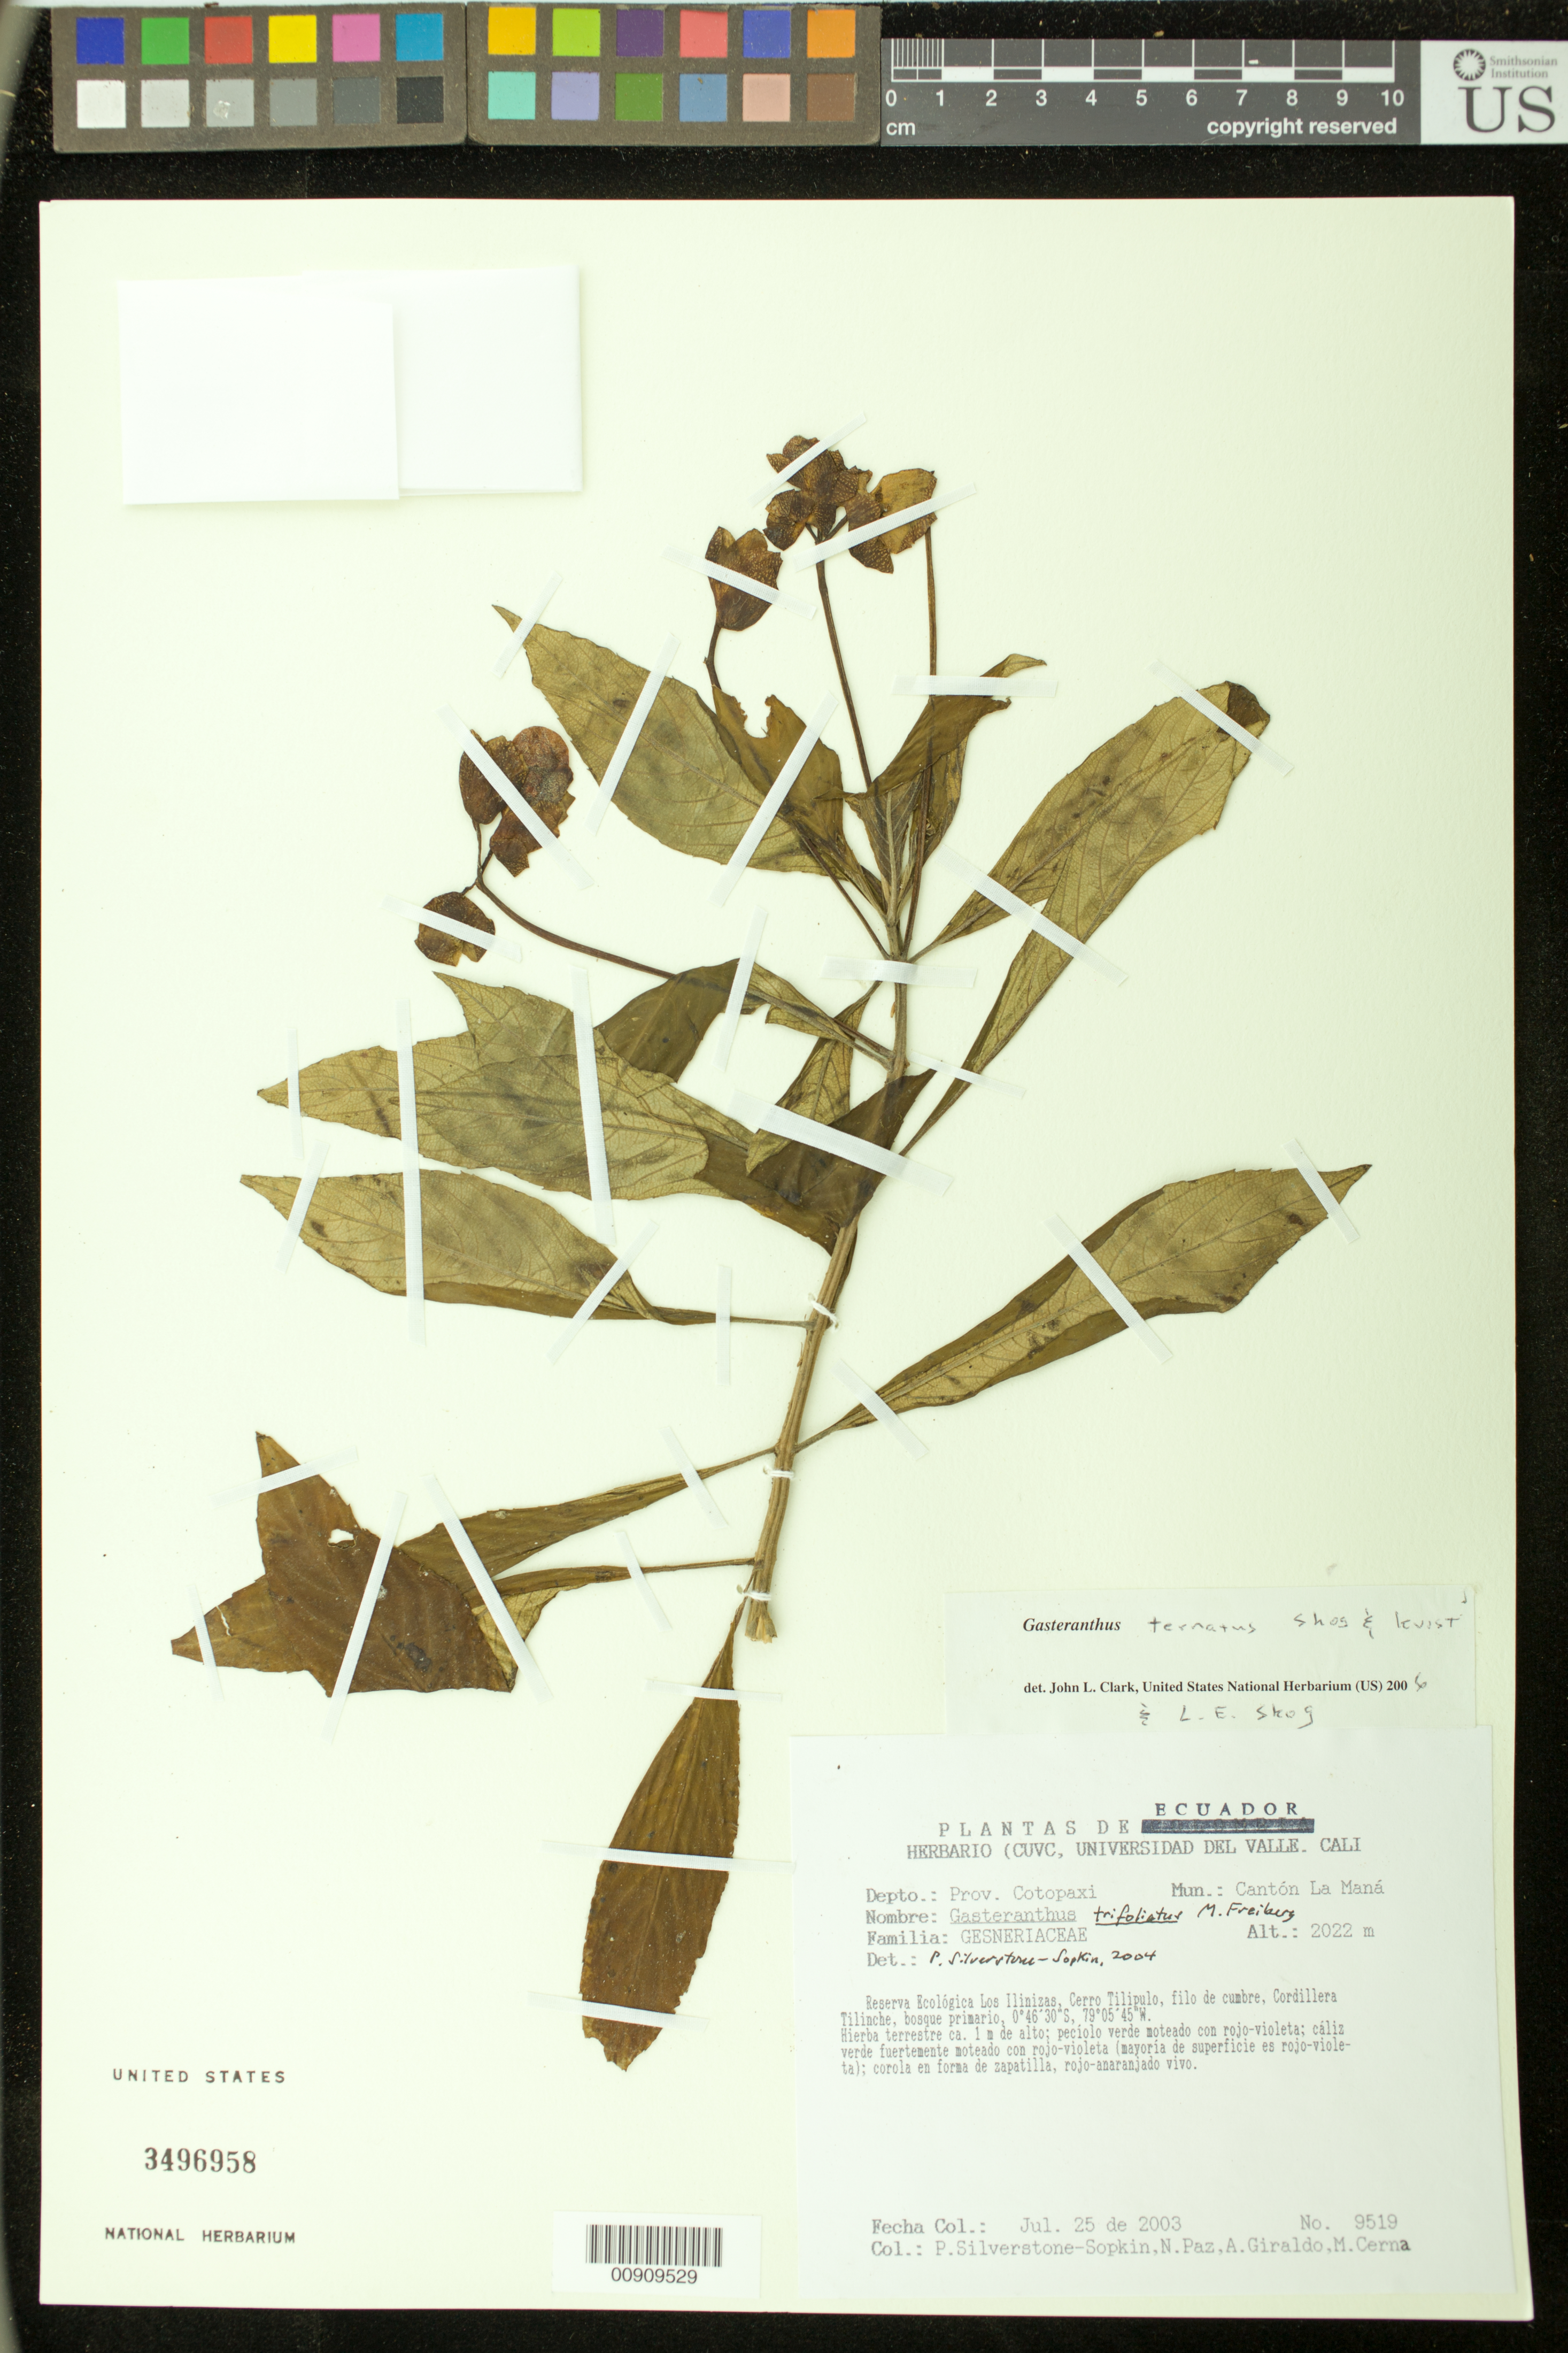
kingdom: Plantae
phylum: Tracheophyta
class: Magnoliopsida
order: Lamiales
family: Gesneriaceae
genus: Gasteranthus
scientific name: Gasteranthus ternatus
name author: L.E. Skog & L.P. Kvist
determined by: Clark, J. L.; Skog, Laurence E.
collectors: P. A. Silverstone-Sopkin, N. Paz, A. Giraldo & M. Cerna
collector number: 9519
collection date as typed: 25 Jul 2003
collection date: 2003-07-25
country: Ecuador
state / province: Cotopaxi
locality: Cantón La Manó. Reserva Ecológica Los Ilinizas, Cerro Tilipulo, filo de cumbre, Cordillera Tilinche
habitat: Bosque primario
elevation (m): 2022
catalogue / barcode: US 3496958